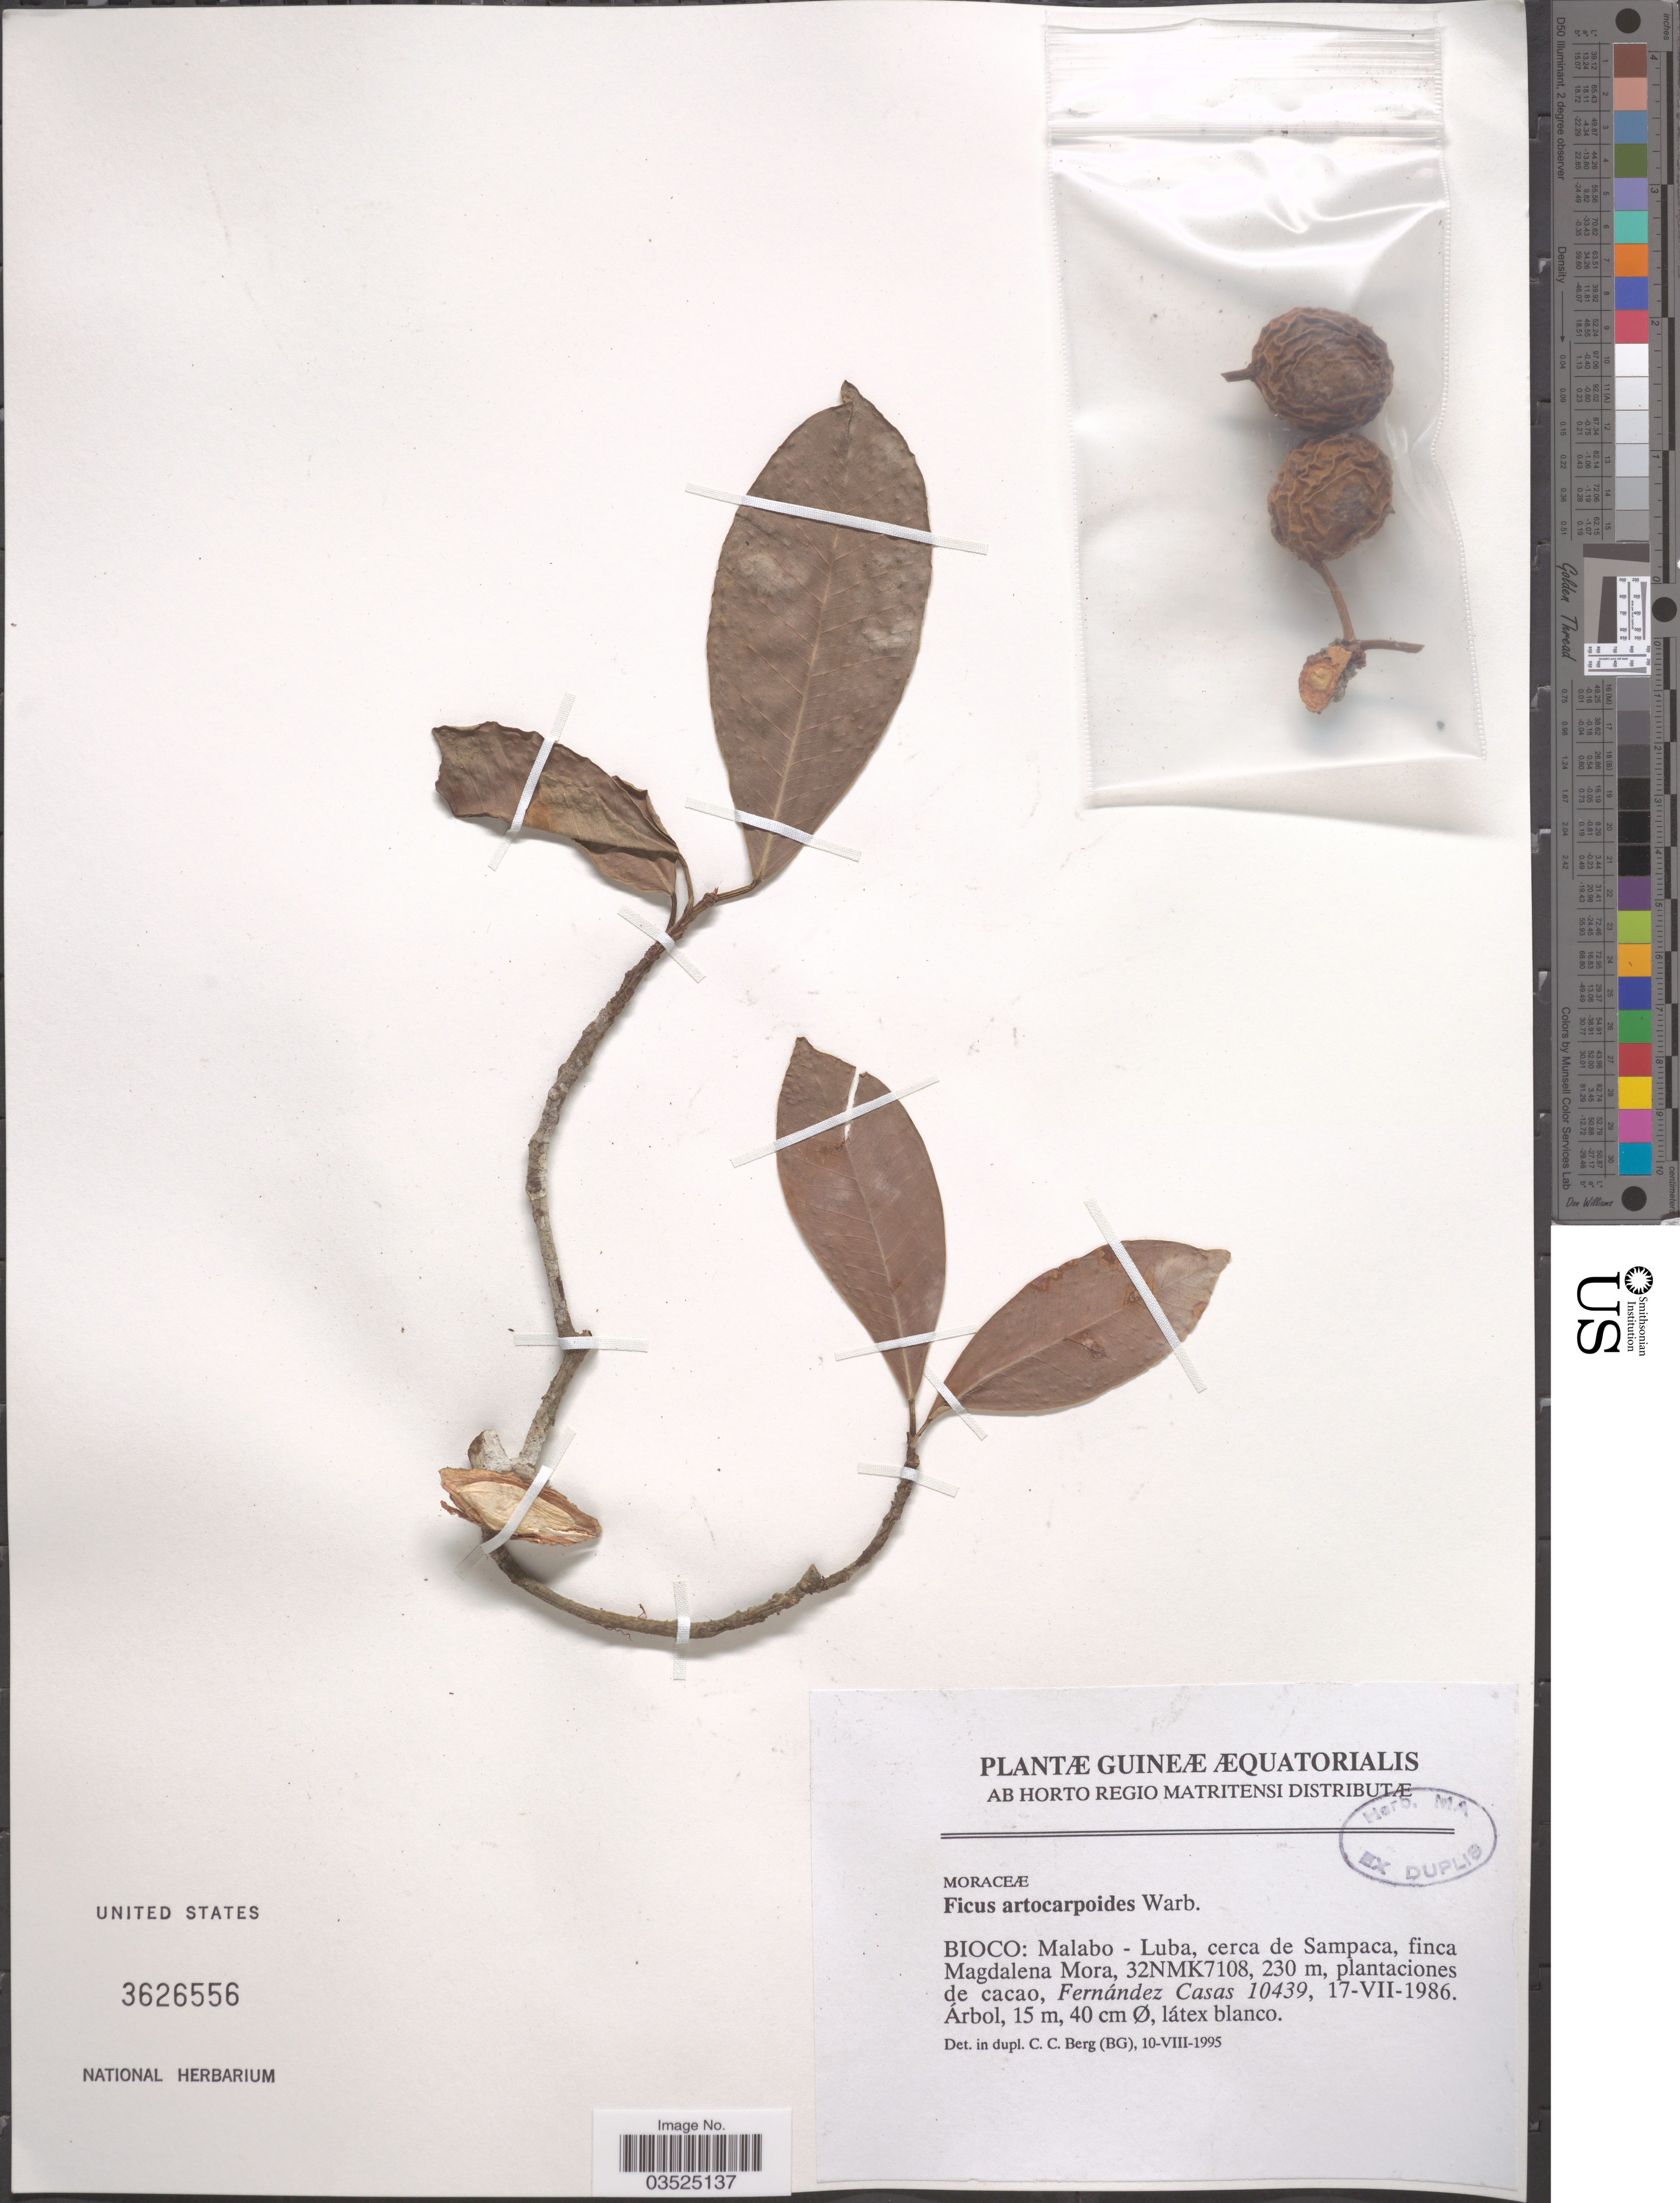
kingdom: Plantae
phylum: Tracheophyta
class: Magnoliopsida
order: Rosales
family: Moraceae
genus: Ficus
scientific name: Ficus artocarpoides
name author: Warb.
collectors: F. Casas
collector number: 10439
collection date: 1986-07-17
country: Equatorial Guinea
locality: Guineae Aequatorialis. Bioco: Malabo - Luba, cerca de Sampaca, finca Magdalena Mora, 32NMK7108, plantaciones de cacao.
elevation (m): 230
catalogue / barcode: US 3626556